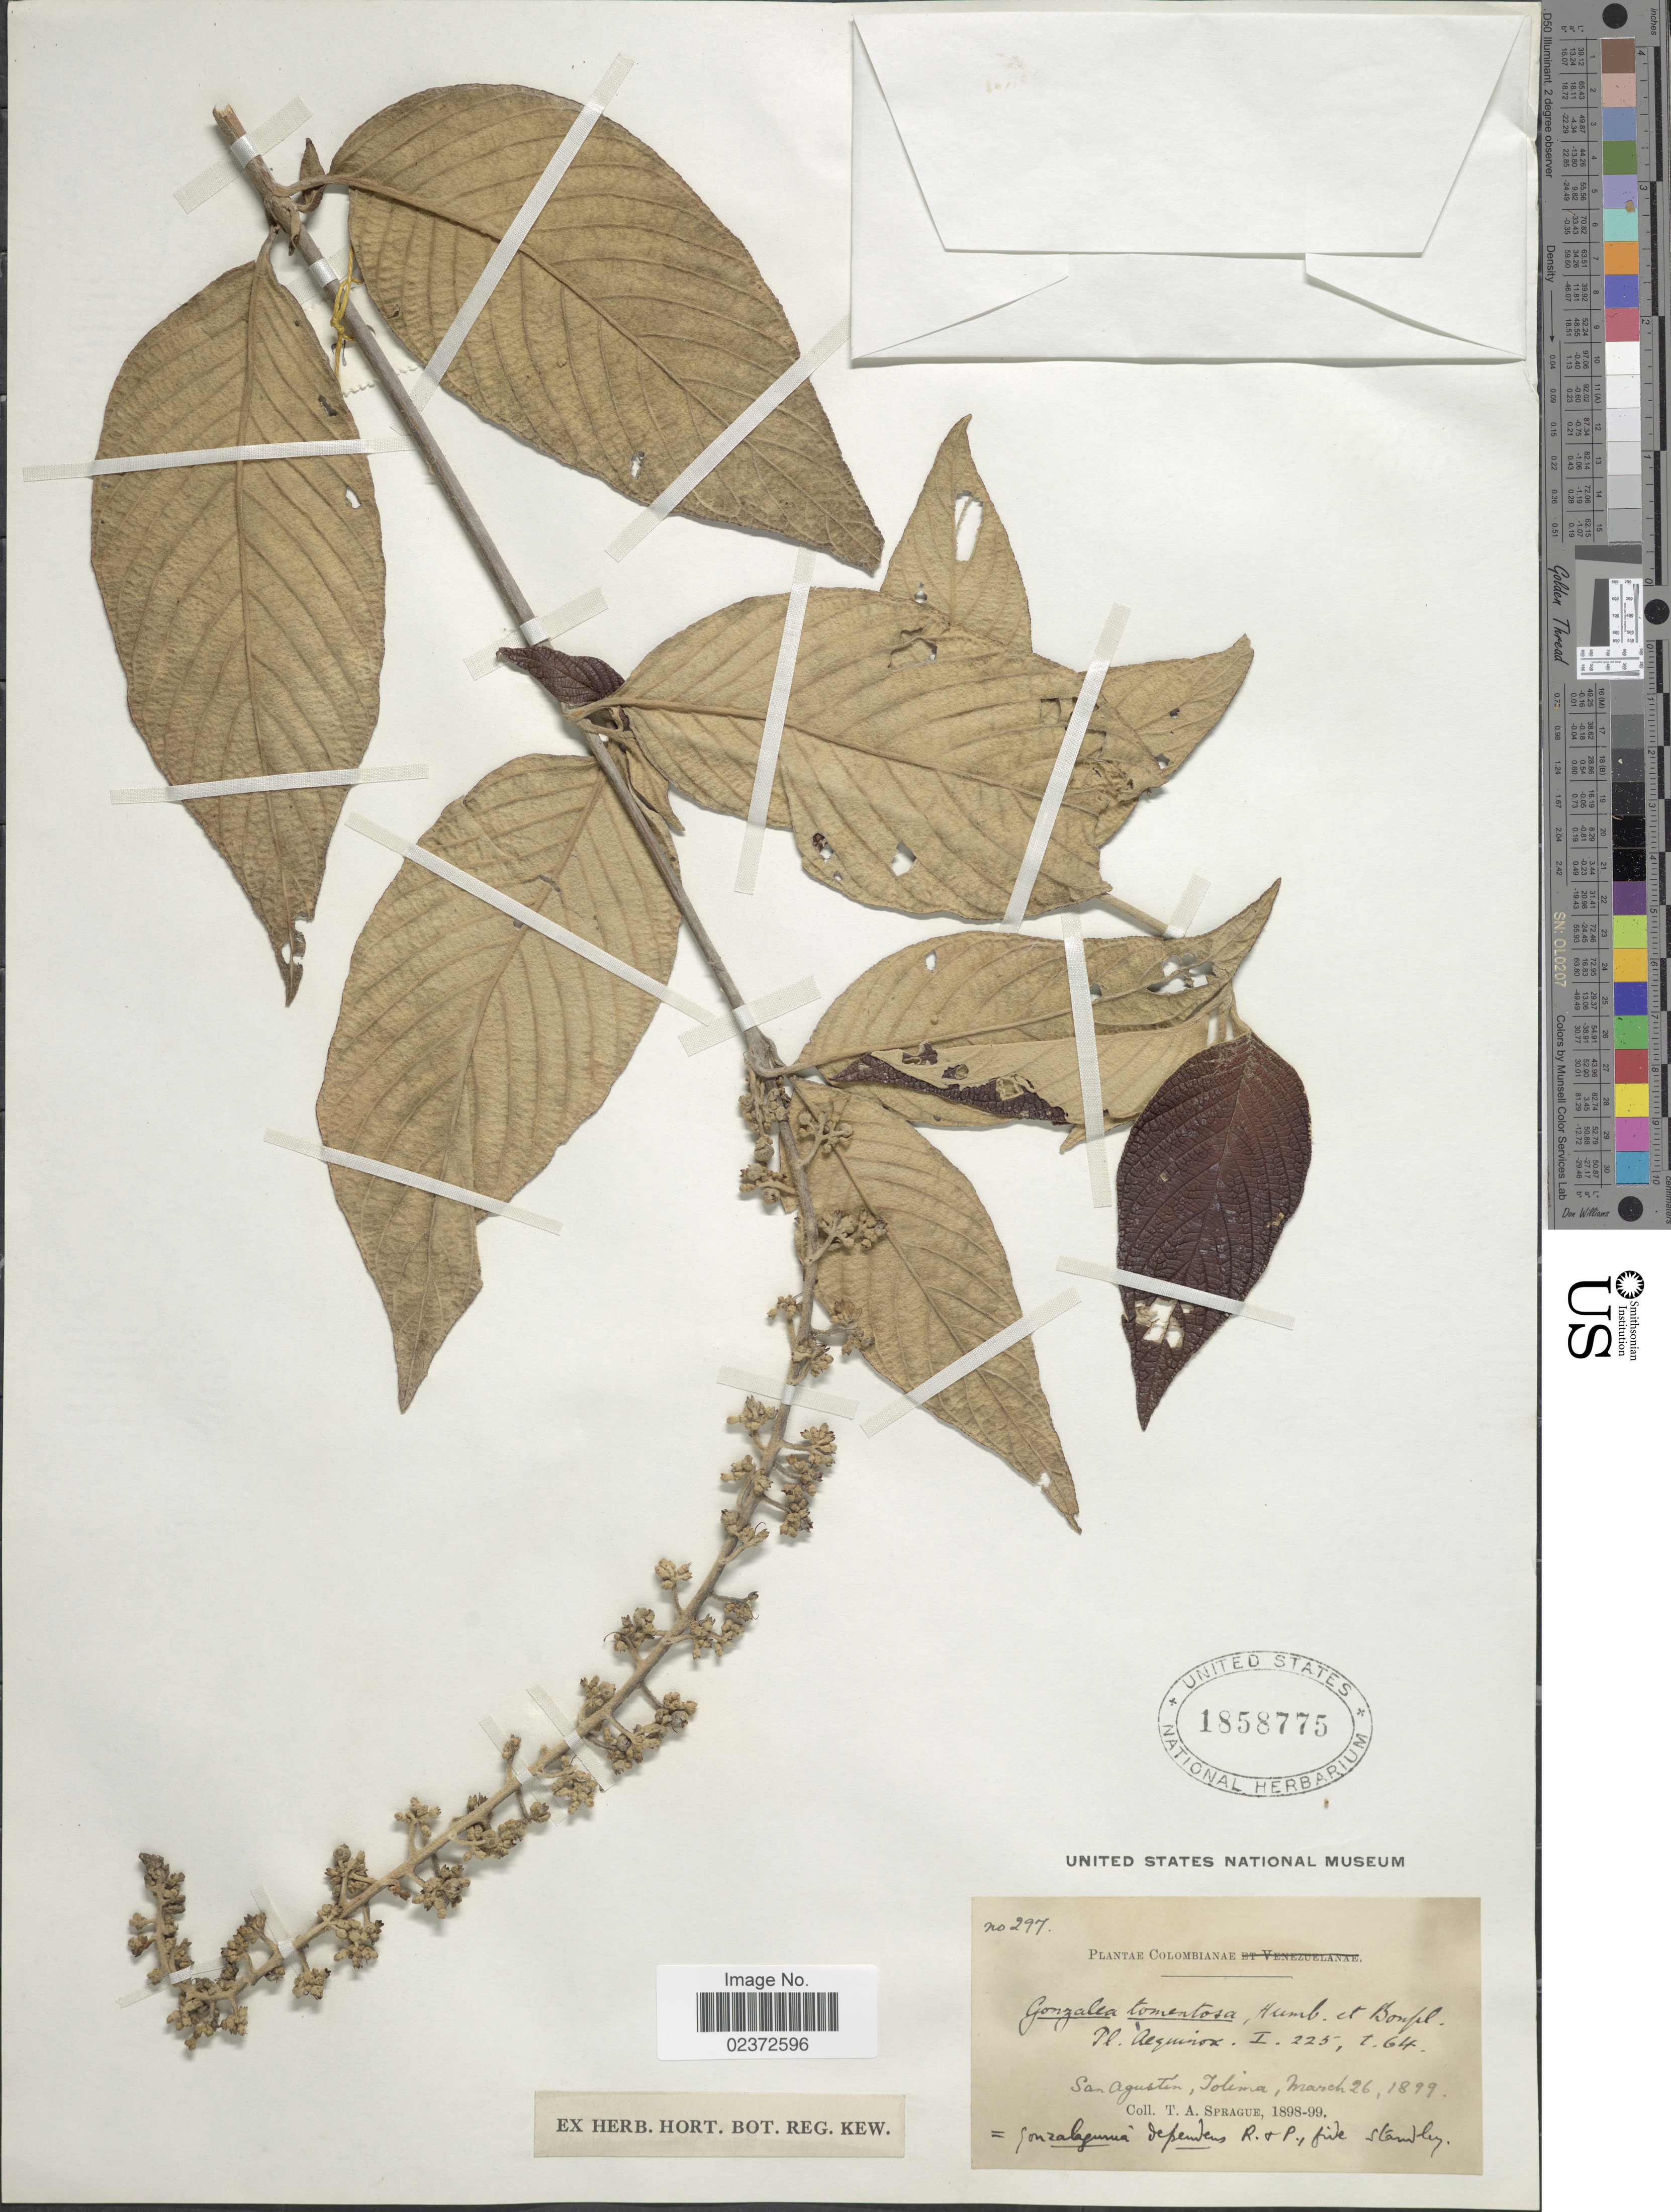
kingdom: Plantae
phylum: Tracheophyta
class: Magnoliopsida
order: Gentianales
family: Rubiaceae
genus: Gonzalagunia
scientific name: Gonzalagunia dependens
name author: Ruiz & Pav.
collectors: T. A. Sprague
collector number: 297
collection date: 1899-03-26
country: Colombia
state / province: Tolima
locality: San Agustin, Tolima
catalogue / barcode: US 1858775